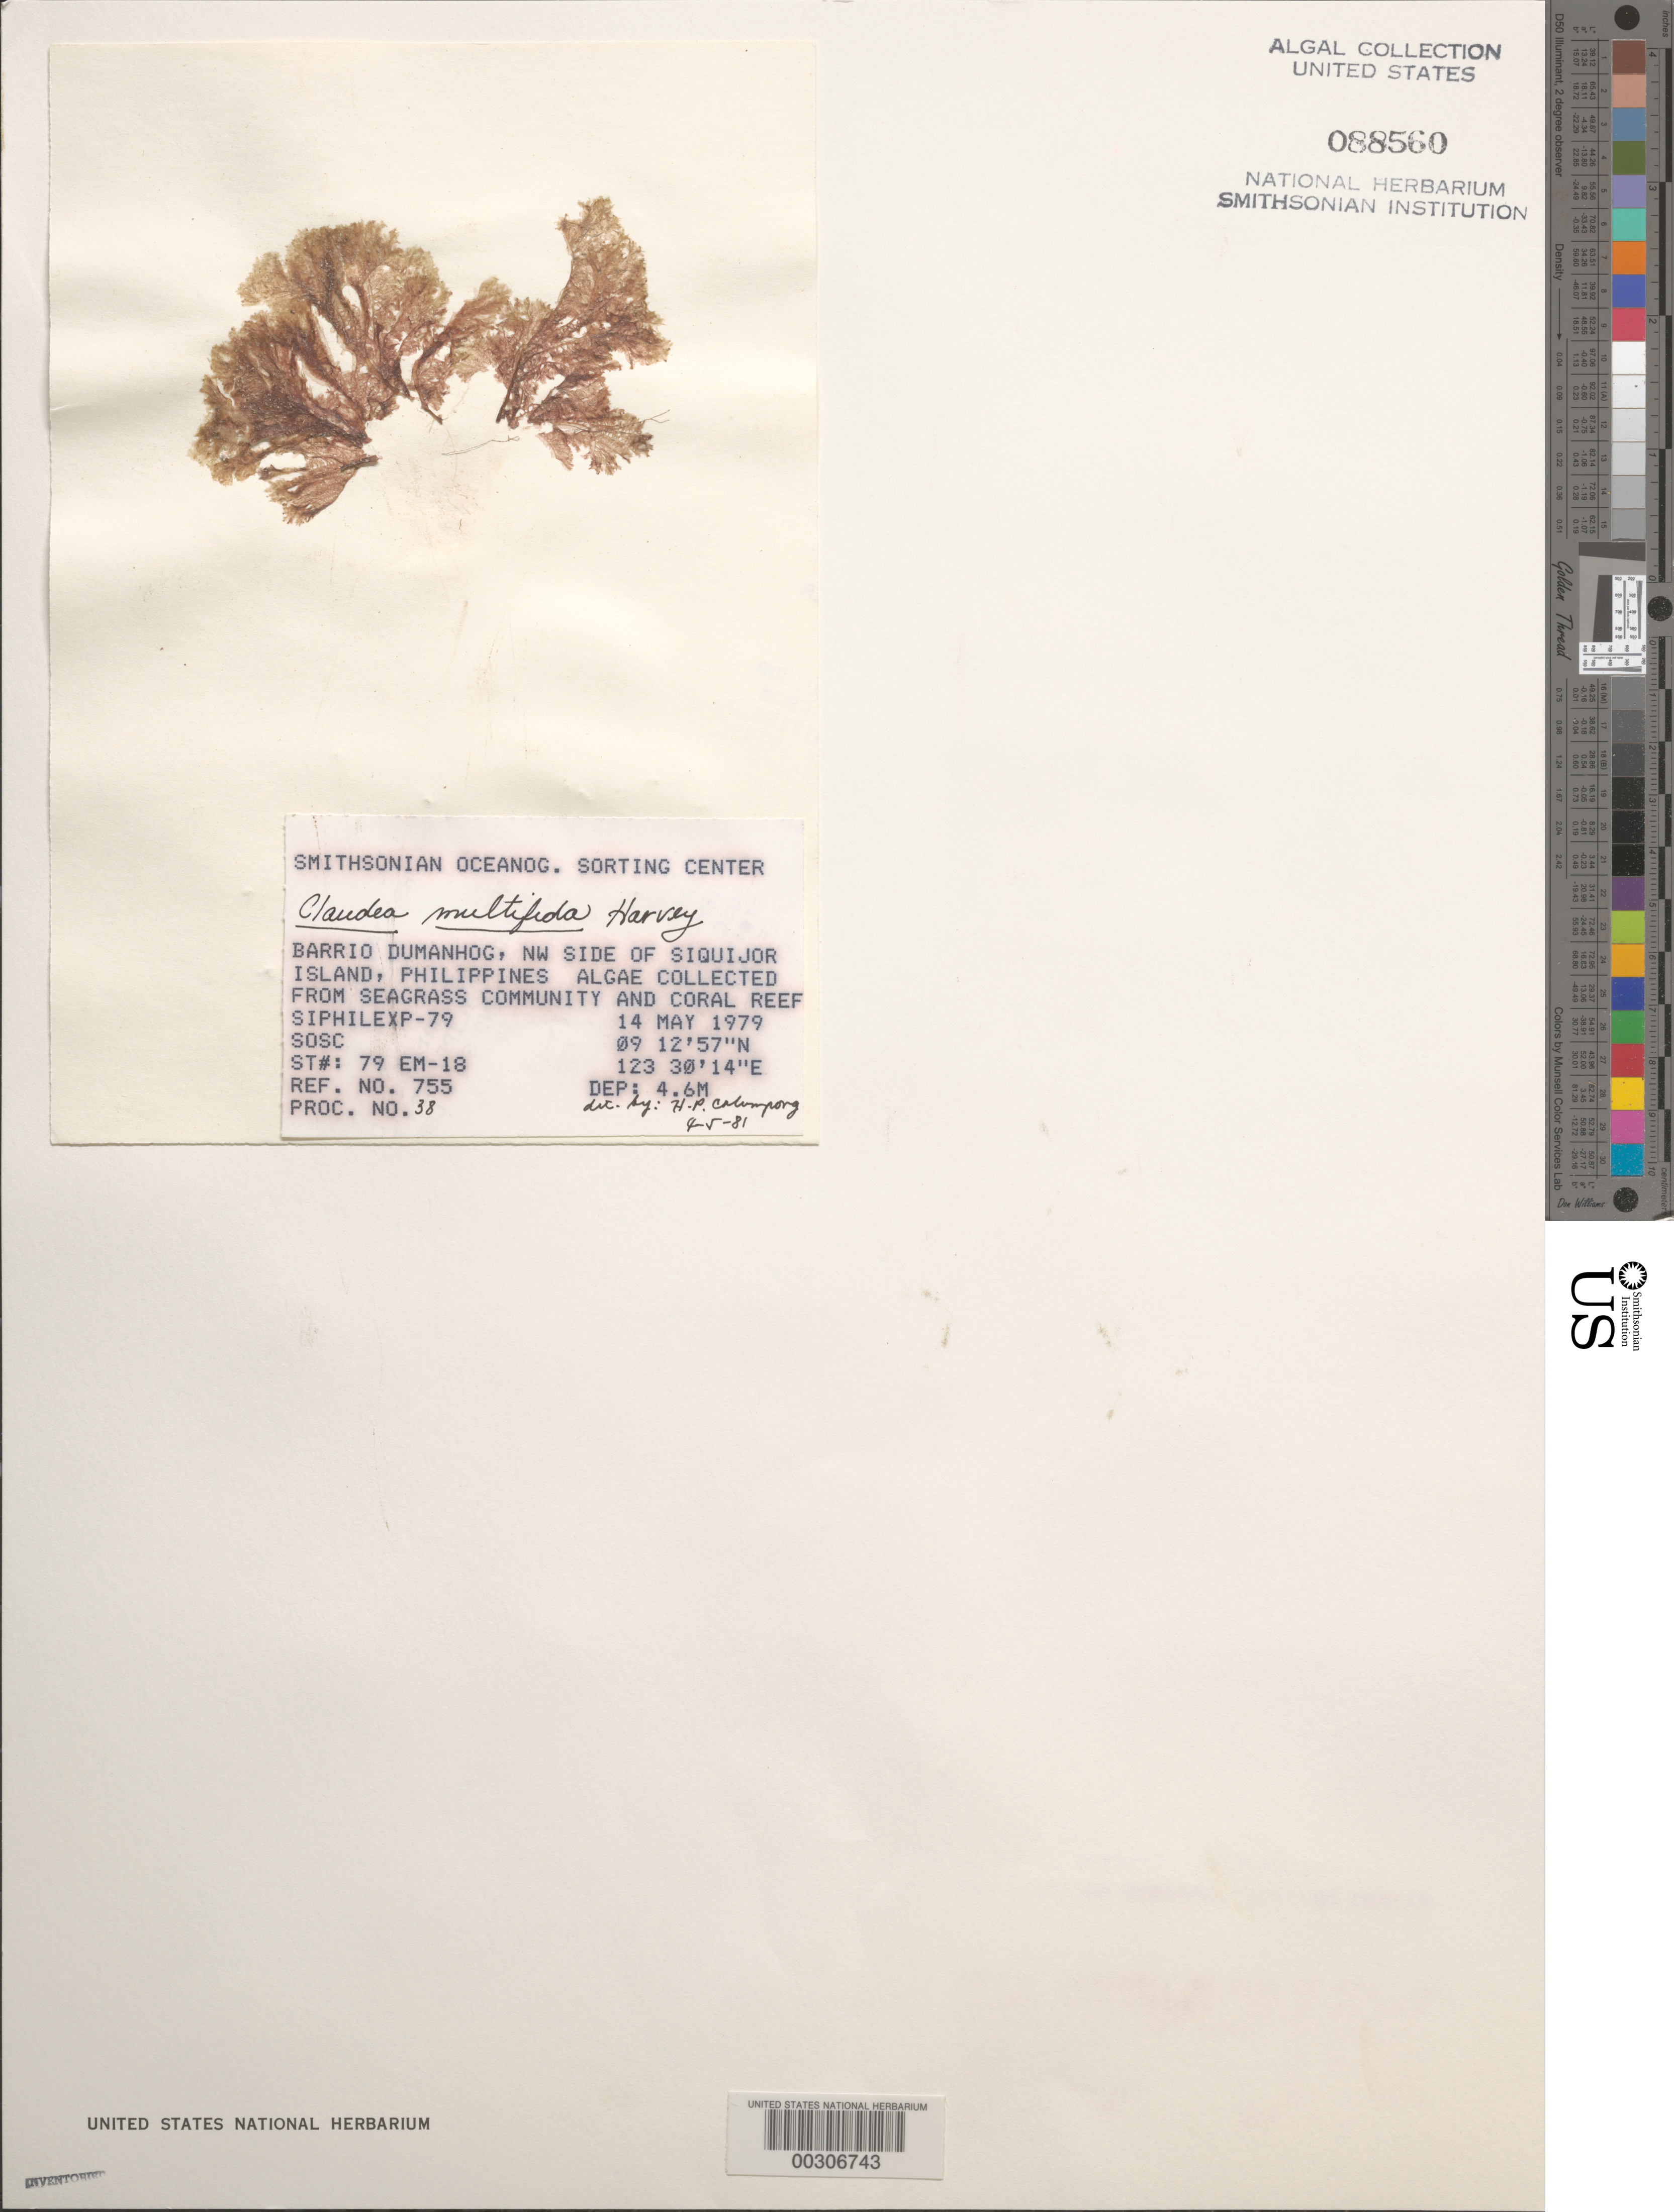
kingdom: Plantae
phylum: Rhodophyta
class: Florideophyceae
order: Ceramiales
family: Delesseriaceae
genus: Claudea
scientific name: Claudea multifida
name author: Harv.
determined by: Calumpong, H. P.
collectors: SOSC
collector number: Station 79 Em-18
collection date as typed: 14 May 1979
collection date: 1979-05-14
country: Philippines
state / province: Central Visayas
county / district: Siquijor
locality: Visayan, Barrio dumanhog, siquijor island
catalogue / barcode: US 88560